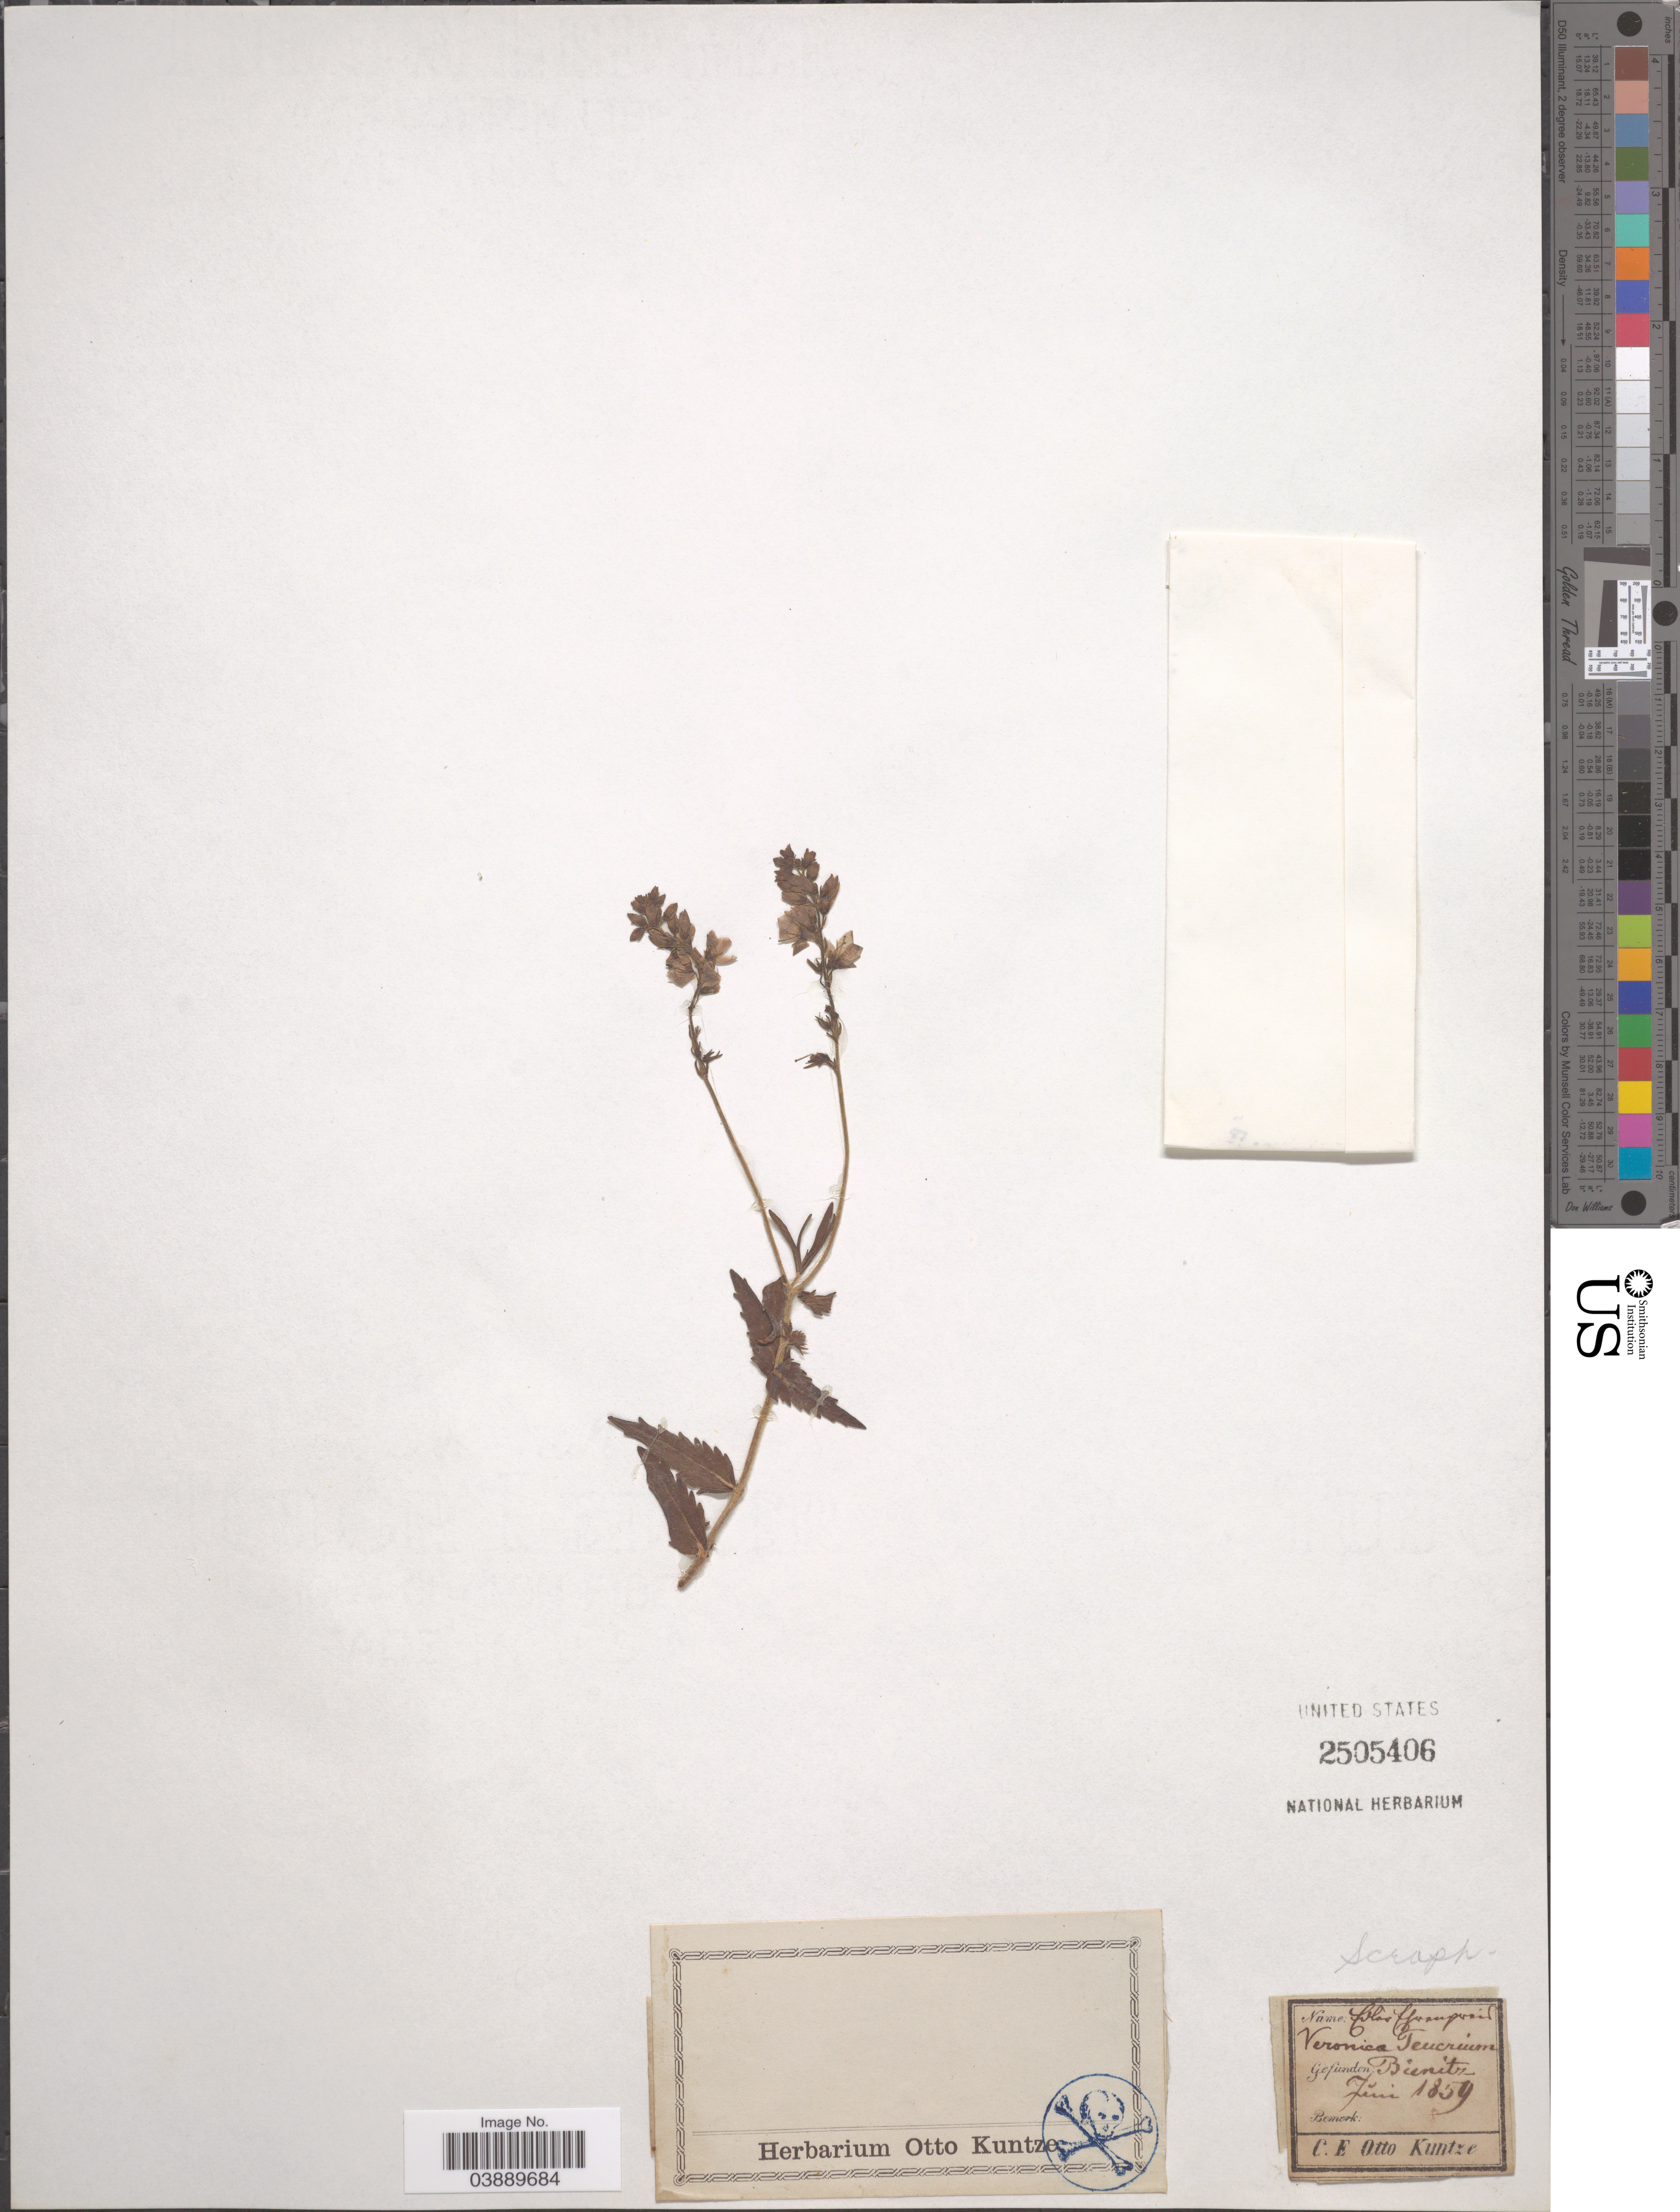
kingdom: Plantae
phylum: Tracheophyta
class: Magnoliopsida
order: Lamiales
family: Plantaginaceae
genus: Veronica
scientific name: Veronica teucrium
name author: L.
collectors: C.E.O. Kuntze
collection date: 1859-06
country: Germany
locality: Bienitz.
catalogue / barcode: US 2505406